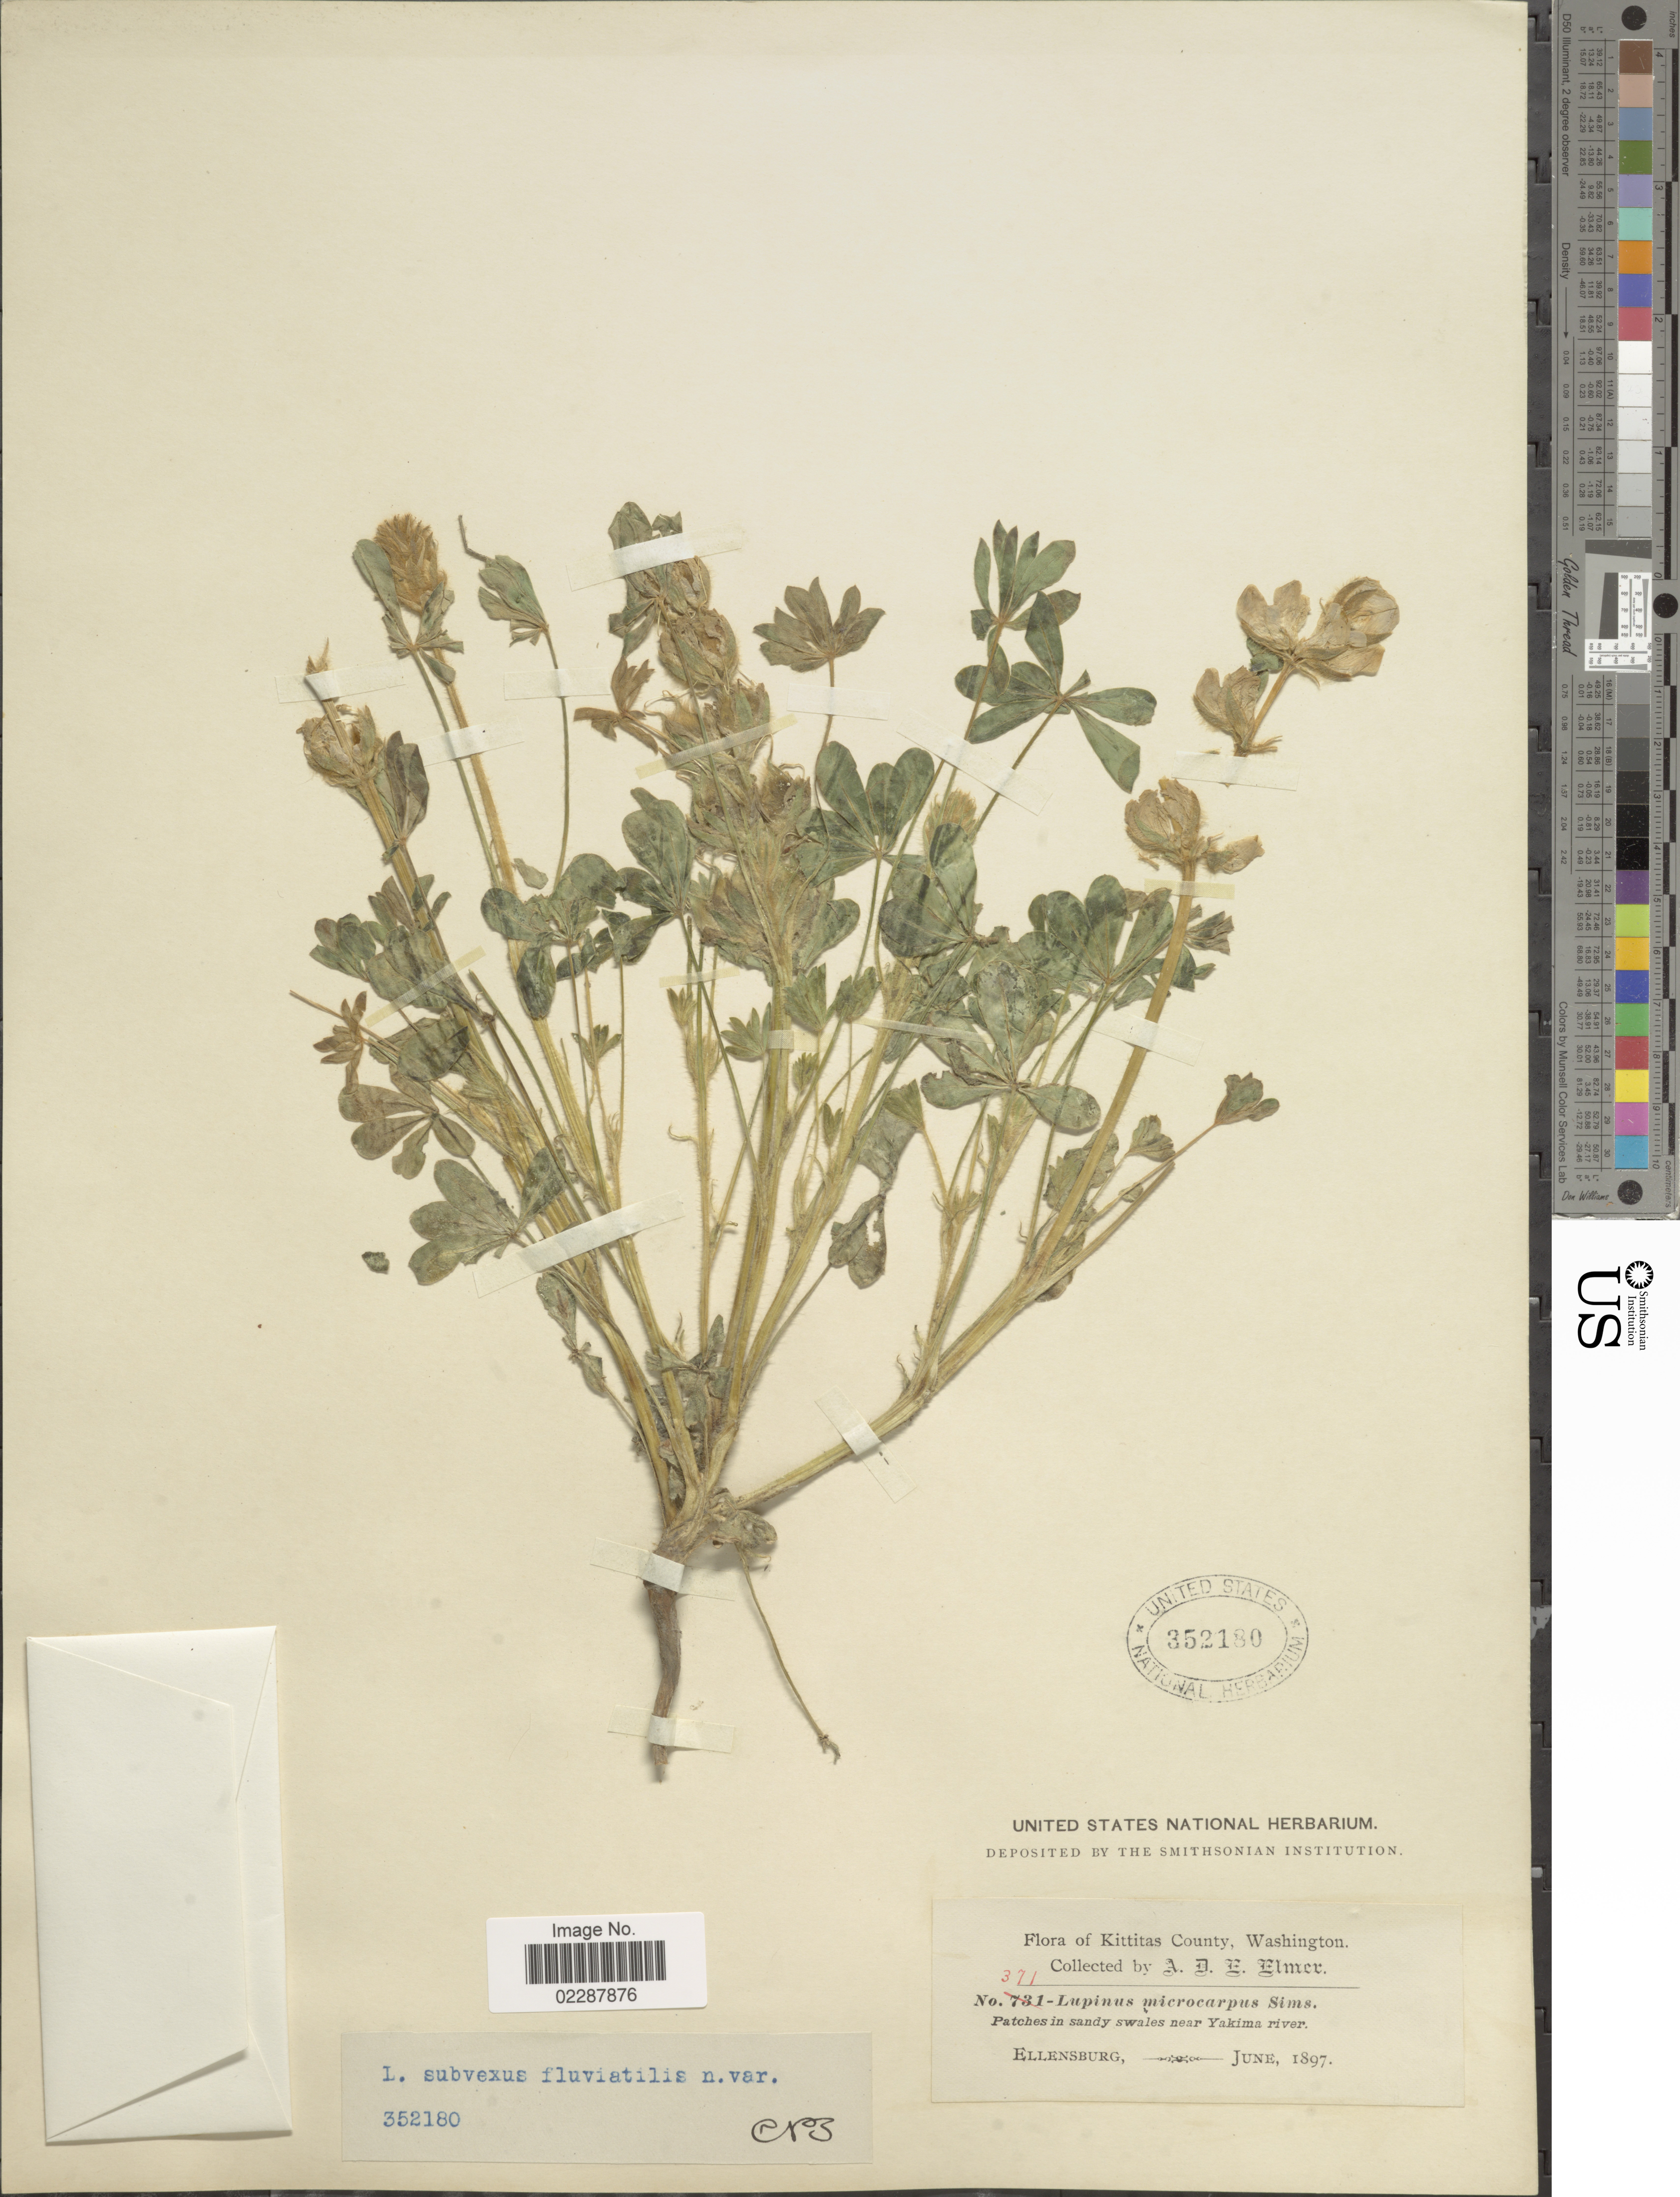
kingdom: Plantae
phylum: Tracheophyta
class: Magnoliopsida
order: Fabales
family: Fabaceae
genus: Lupinus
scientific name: Lupinus subvexus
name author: C.P. Sm.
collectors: A. D. E. Elmer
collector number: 371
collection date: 1897-06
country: United States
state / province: Washington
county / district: Yakima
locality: Kittitias County, Patches in sandy swales near Yakima river, Ellensburg [unsure placement]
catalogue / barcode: US 352180